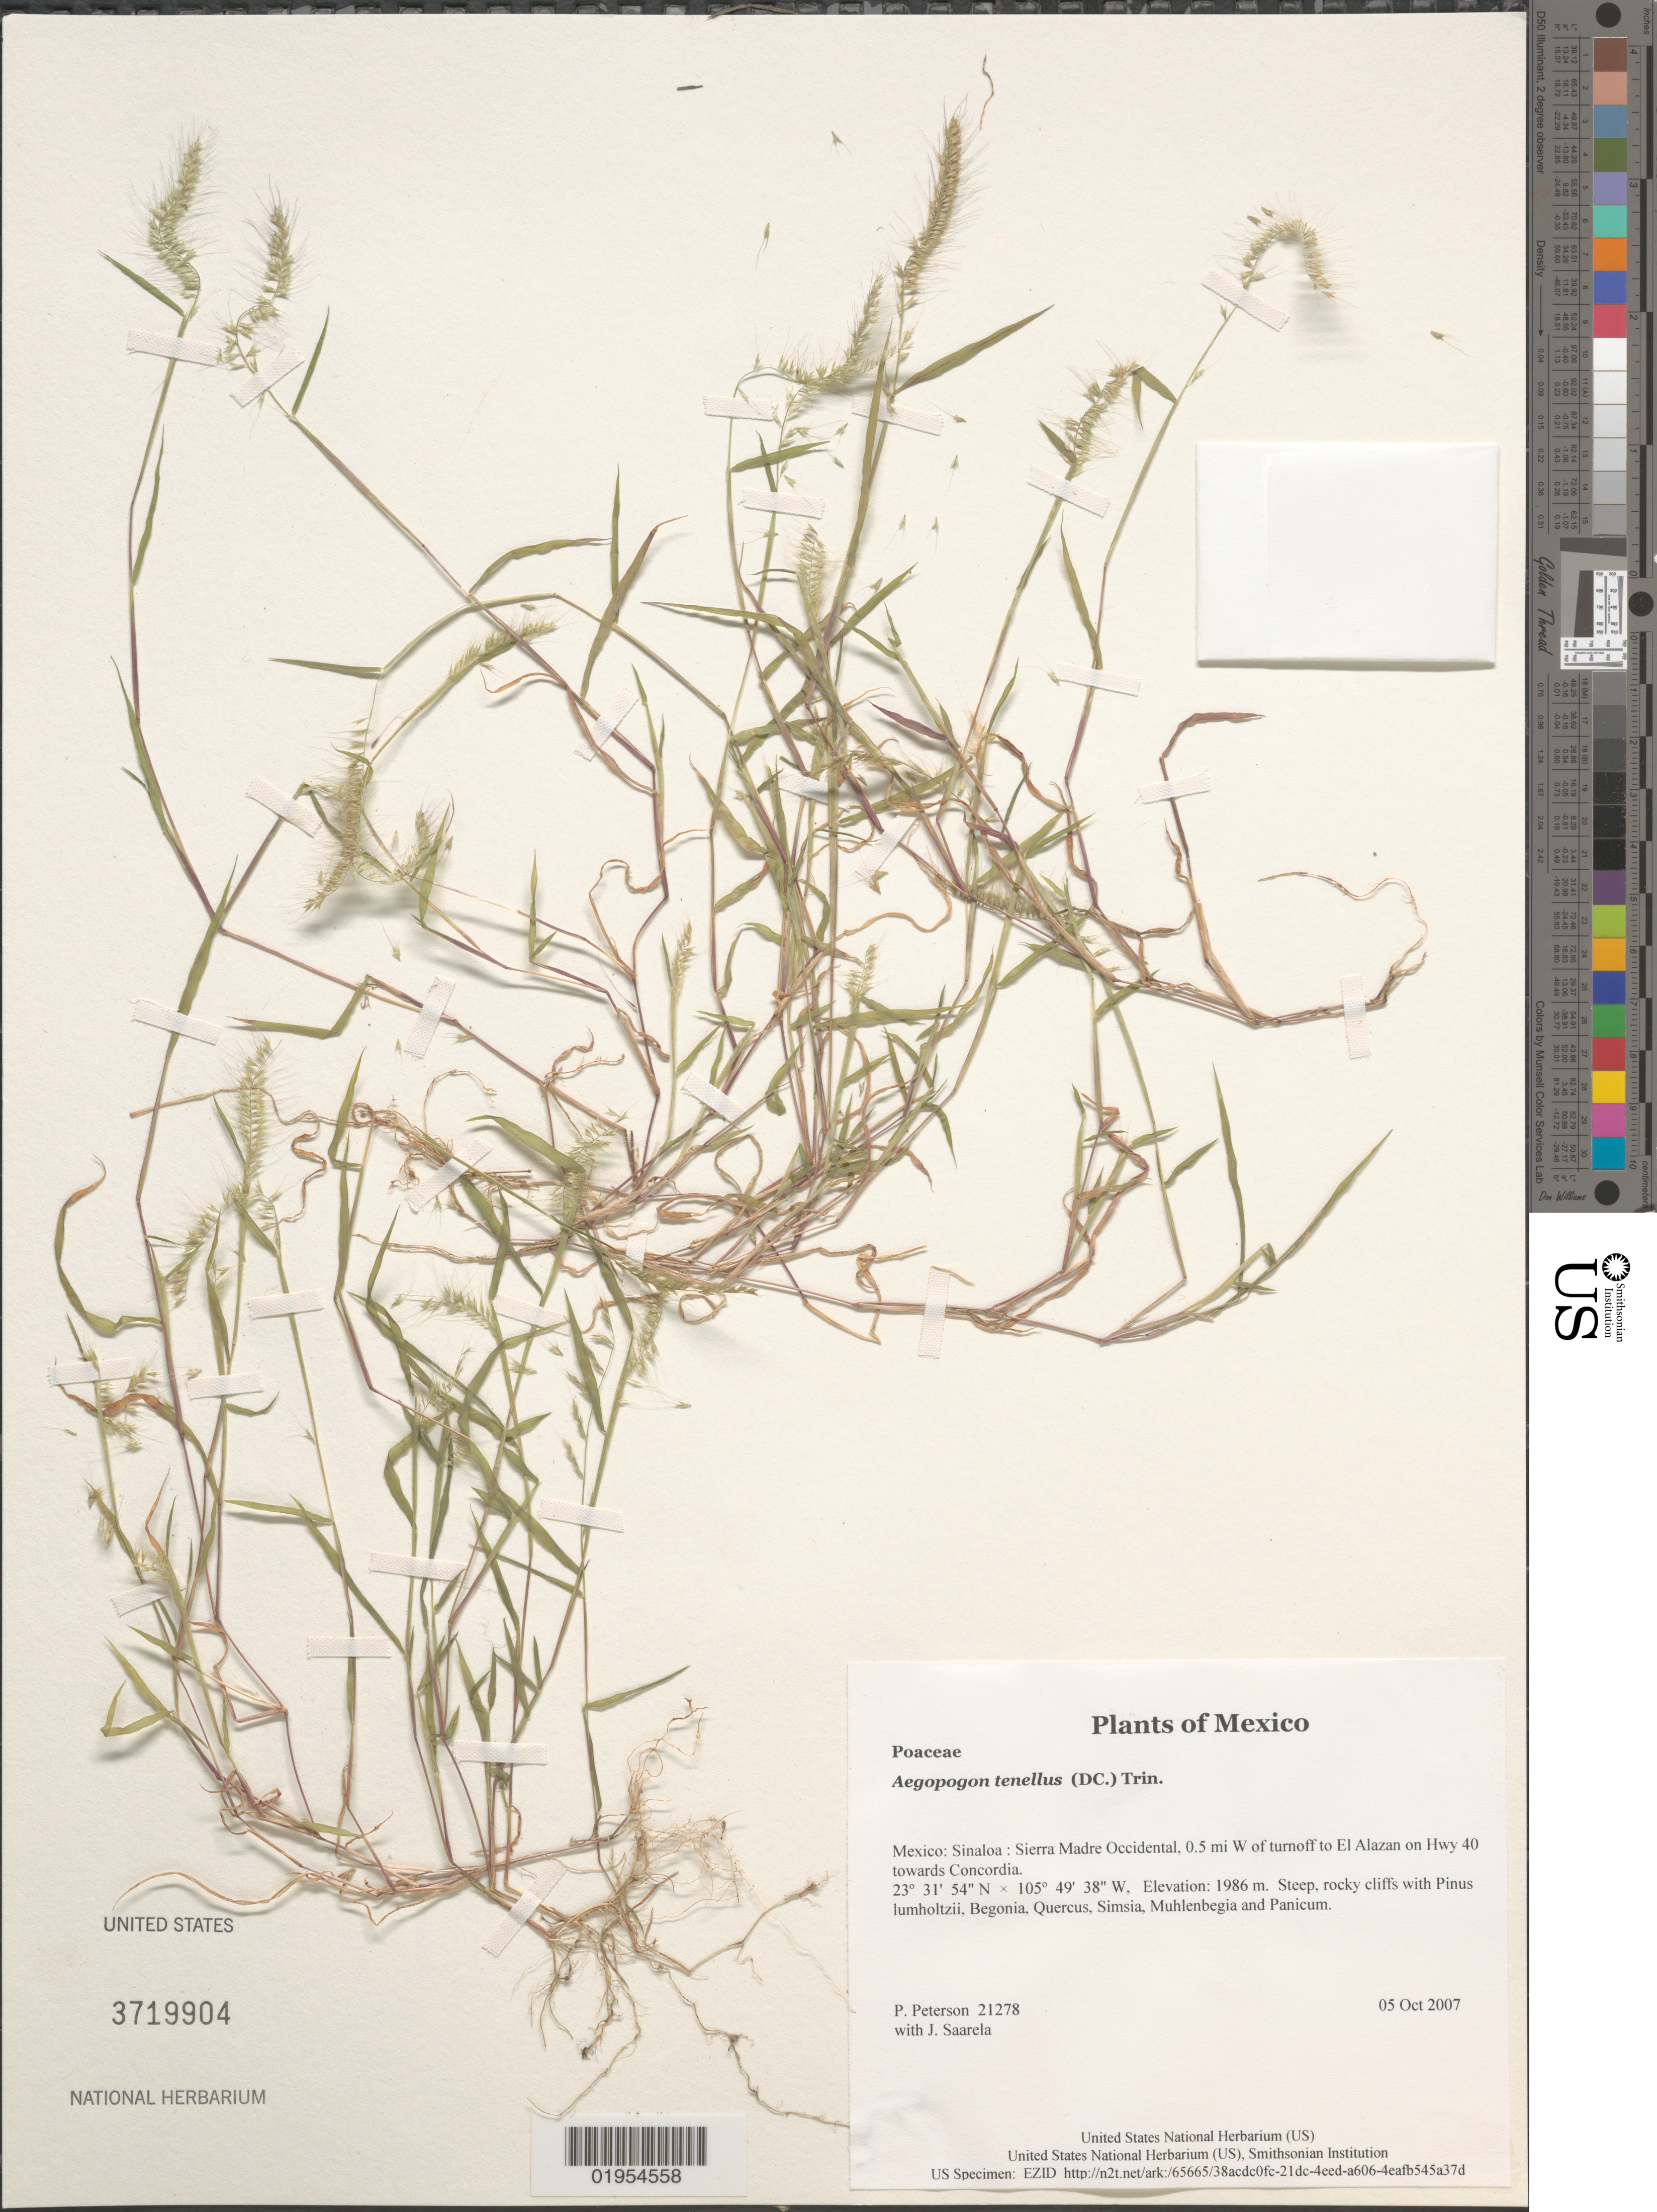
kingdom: Plantae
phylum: Tracheophyta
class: Liliopsida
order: Poales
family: Poaceae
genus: Aegopogon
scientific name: Aegopogon tenellus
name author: (DC.) Trin.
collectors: P. M. Peterson & J. Saarela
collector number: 21278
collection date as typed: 05 Oct 2007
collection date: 2007-10-05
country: Mexico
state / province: Sinaloa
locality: Sierra Madre Occidental, 0.5 mi W of turnoff to El Alazan on Hwy 40 towards Concordia.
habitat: Steep, rocky cliffs with Pinus lumholtzii, Begonia, Quercus, Simsia, Muhlenbegia and Panicum.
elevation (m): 1986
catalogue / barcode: US 3719904